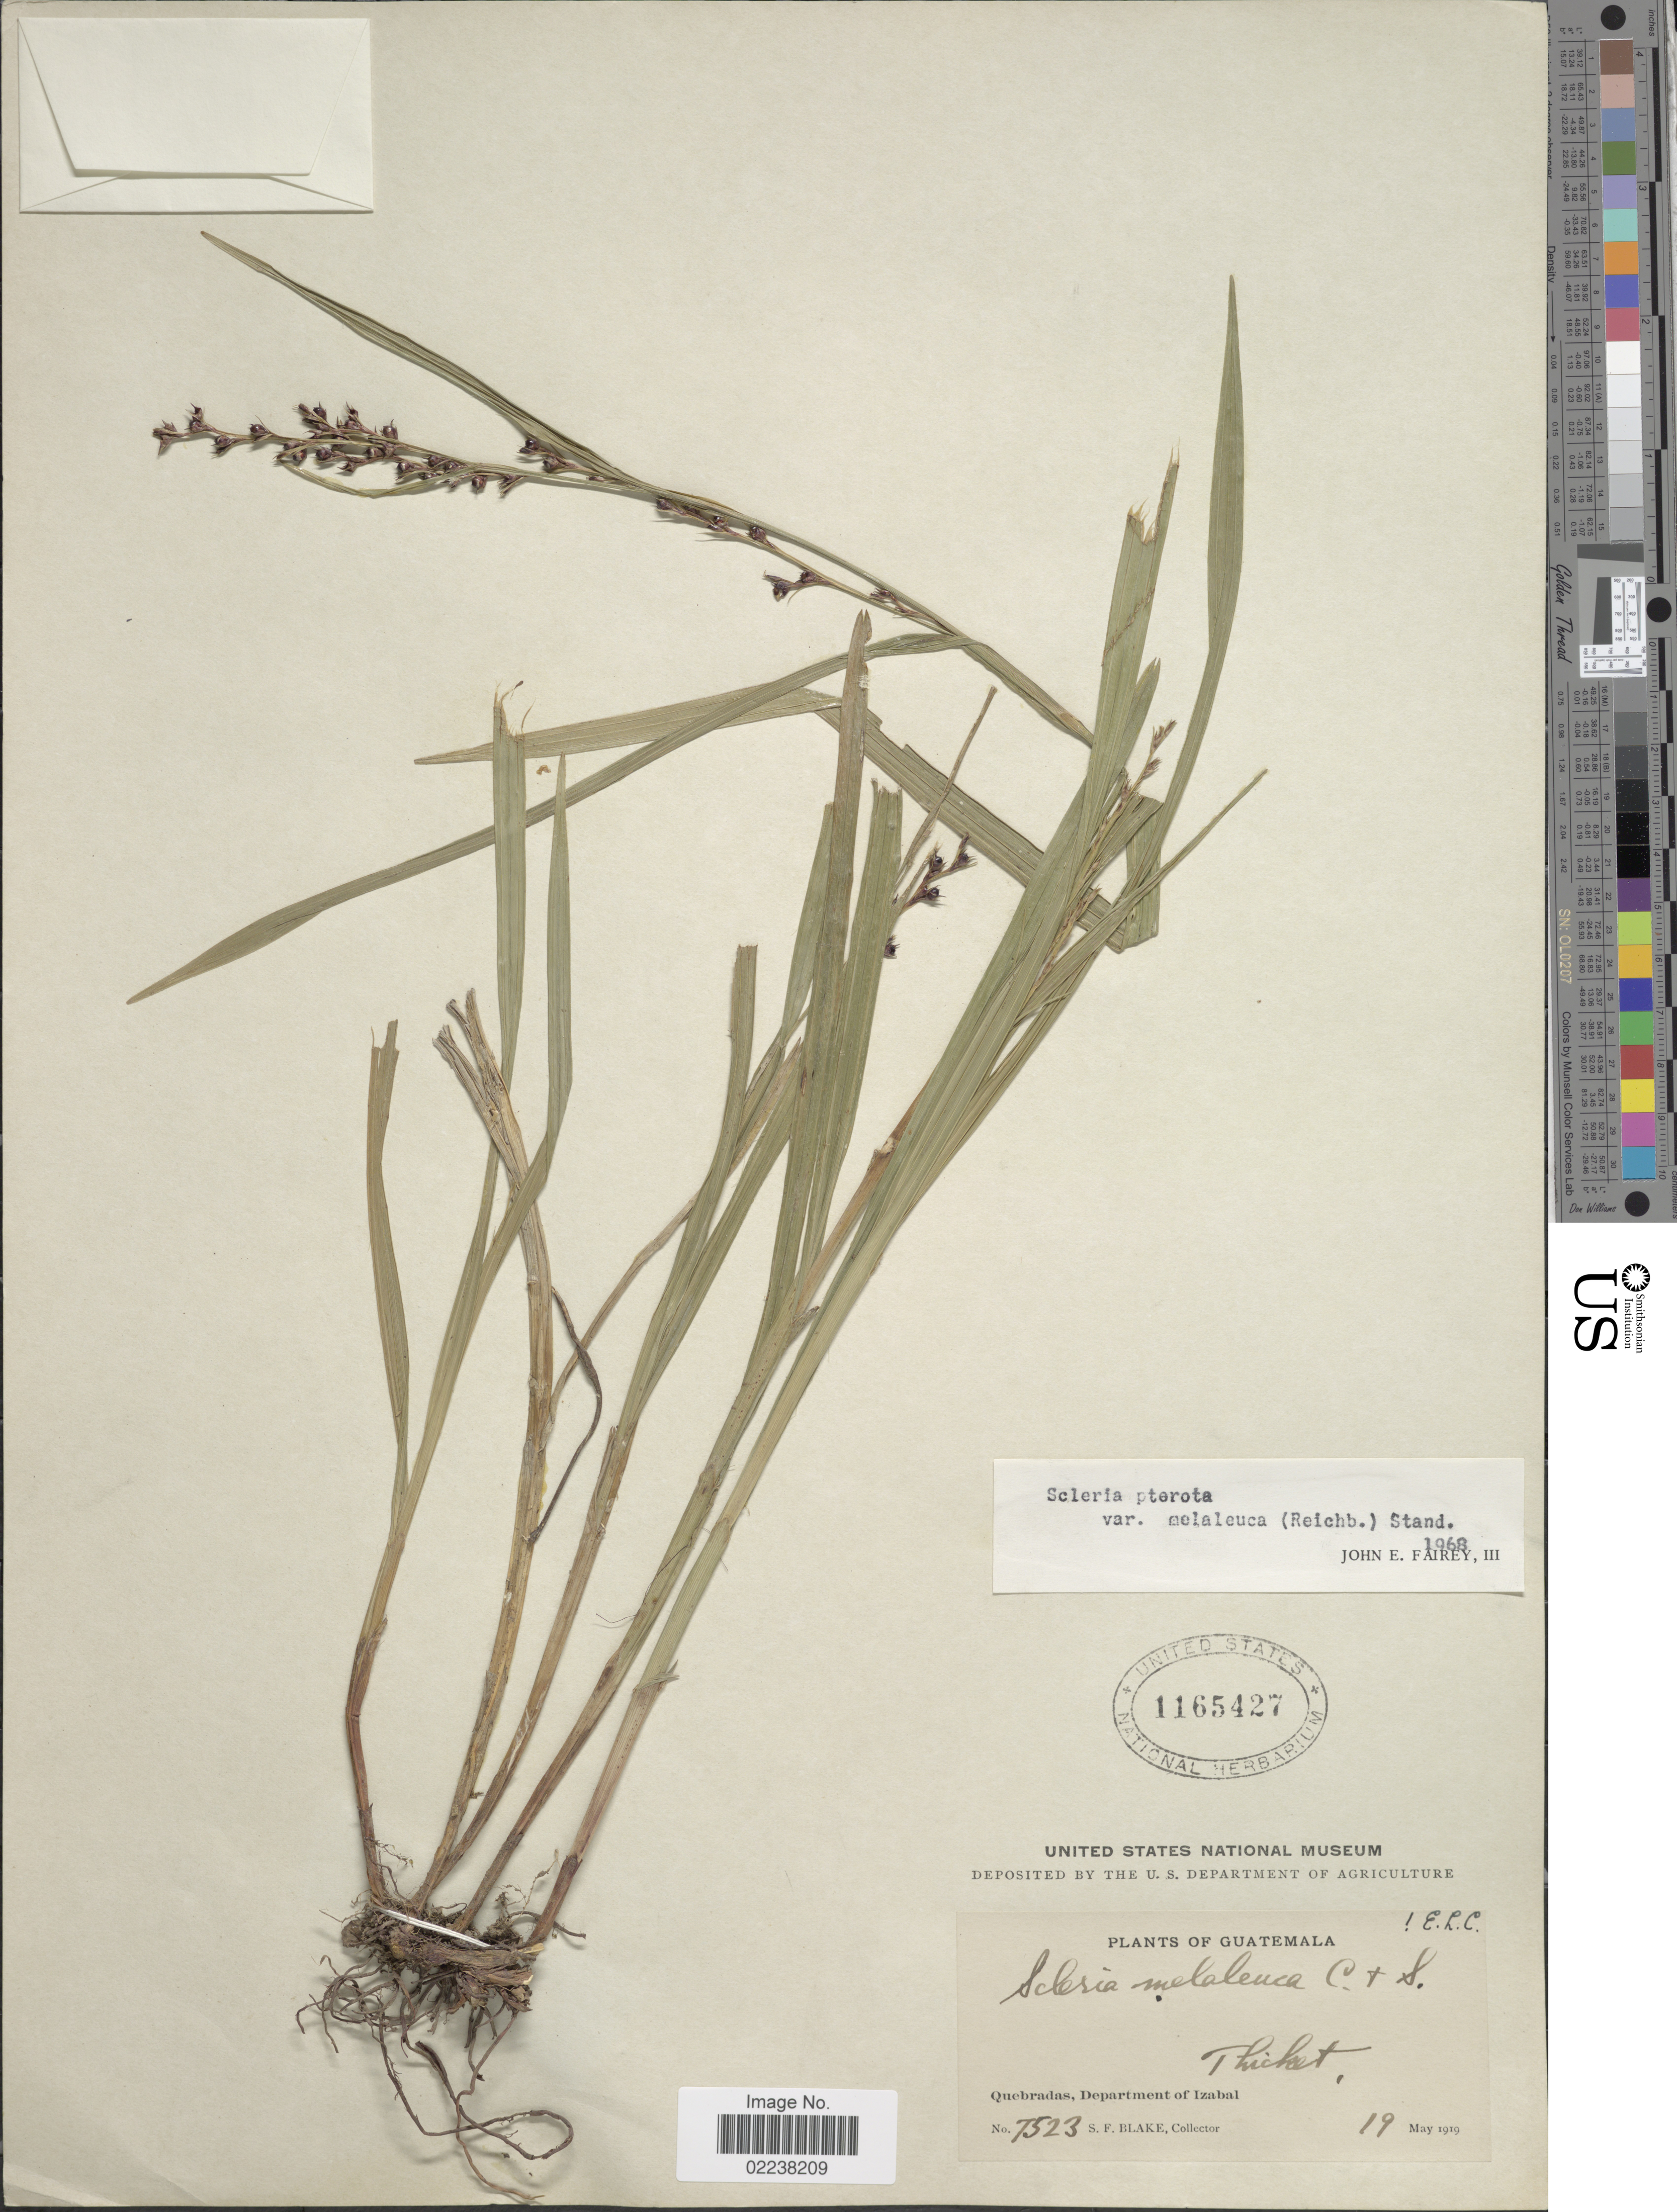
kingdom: Plantae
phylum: Tracheophyta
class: Liliopsida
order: Poales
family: Cyperaceae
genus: Scleria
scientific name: Scleria gaertneri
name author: Raddi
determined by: Strong, Mark T., (BOT), Smithsonian Institution - National Museum of Natural History (UNITED STATES)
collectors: S. Blake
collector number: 7523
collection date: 1919-05-19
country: Guatemala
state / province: Izabal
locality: Quebradas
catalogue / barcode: US 1165427